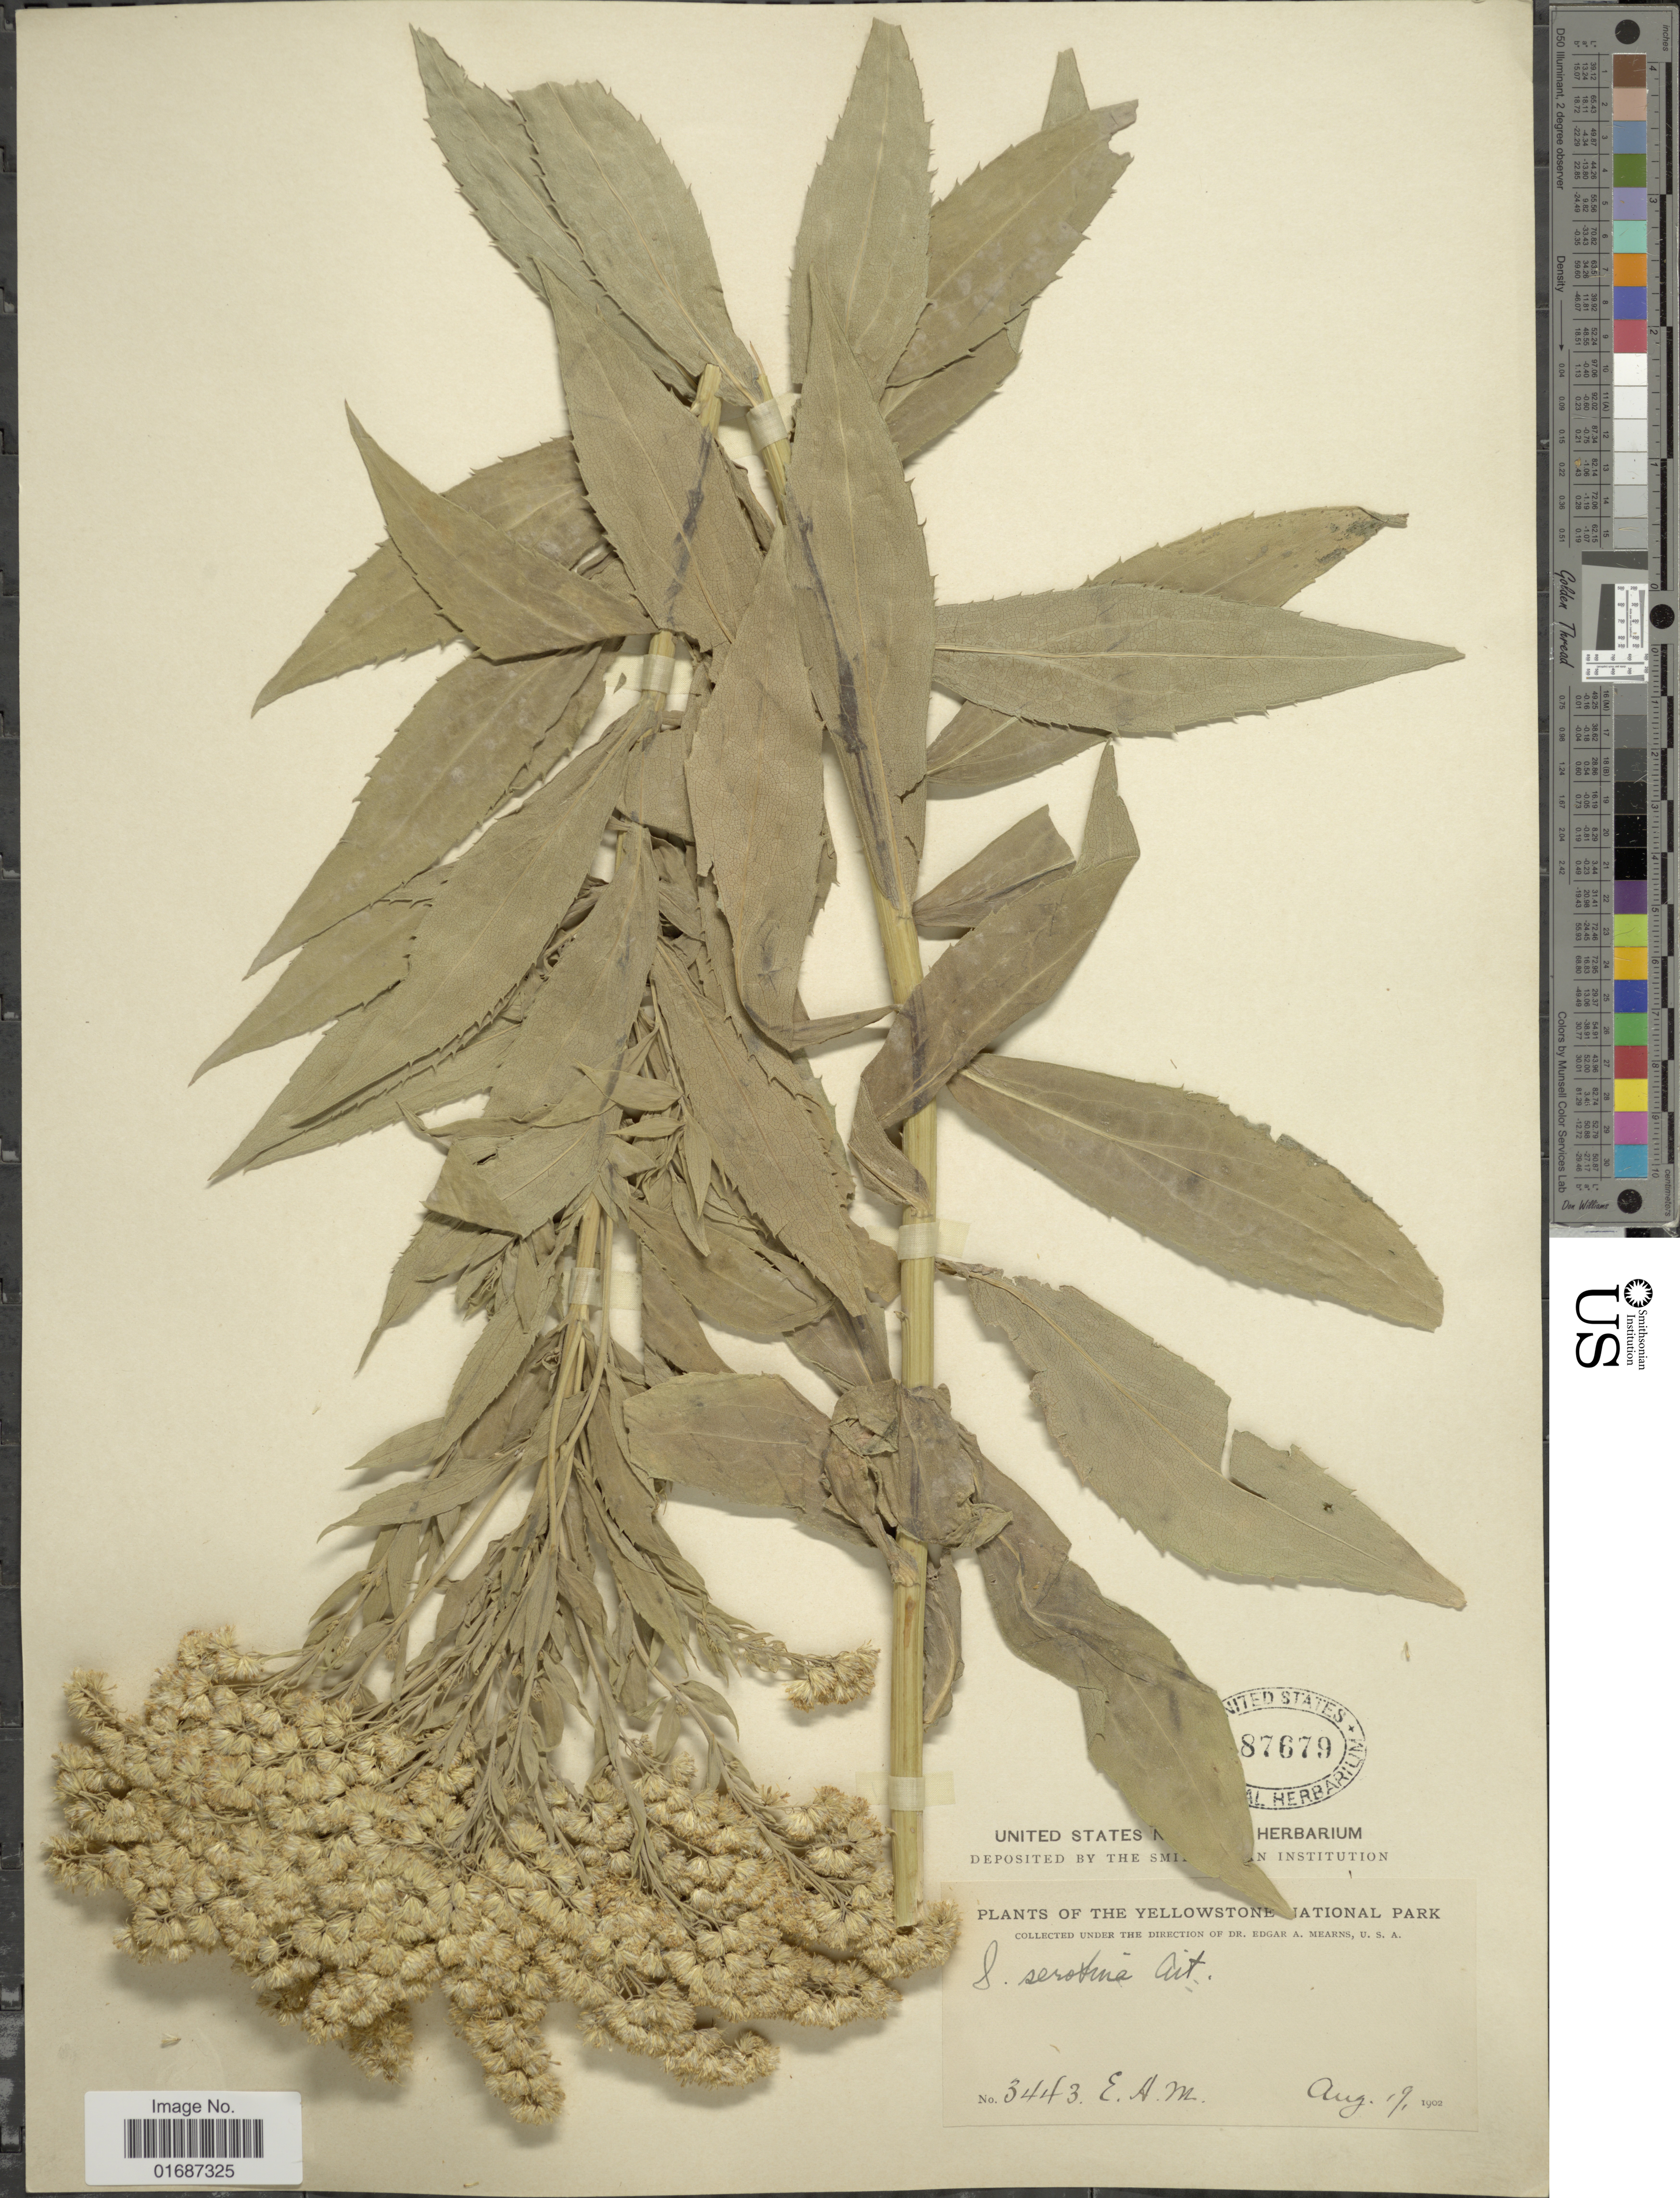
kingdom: Plantae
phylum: Tracheophyta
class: Magnoliopsida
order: Asterales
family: Asteraceae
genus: Solidago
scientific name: Solidago gigantea var. leiophylla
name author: Fernald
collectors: E. A. Mearns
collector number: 3443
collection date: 1902-08-19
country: United States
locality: Yellowstone National Park